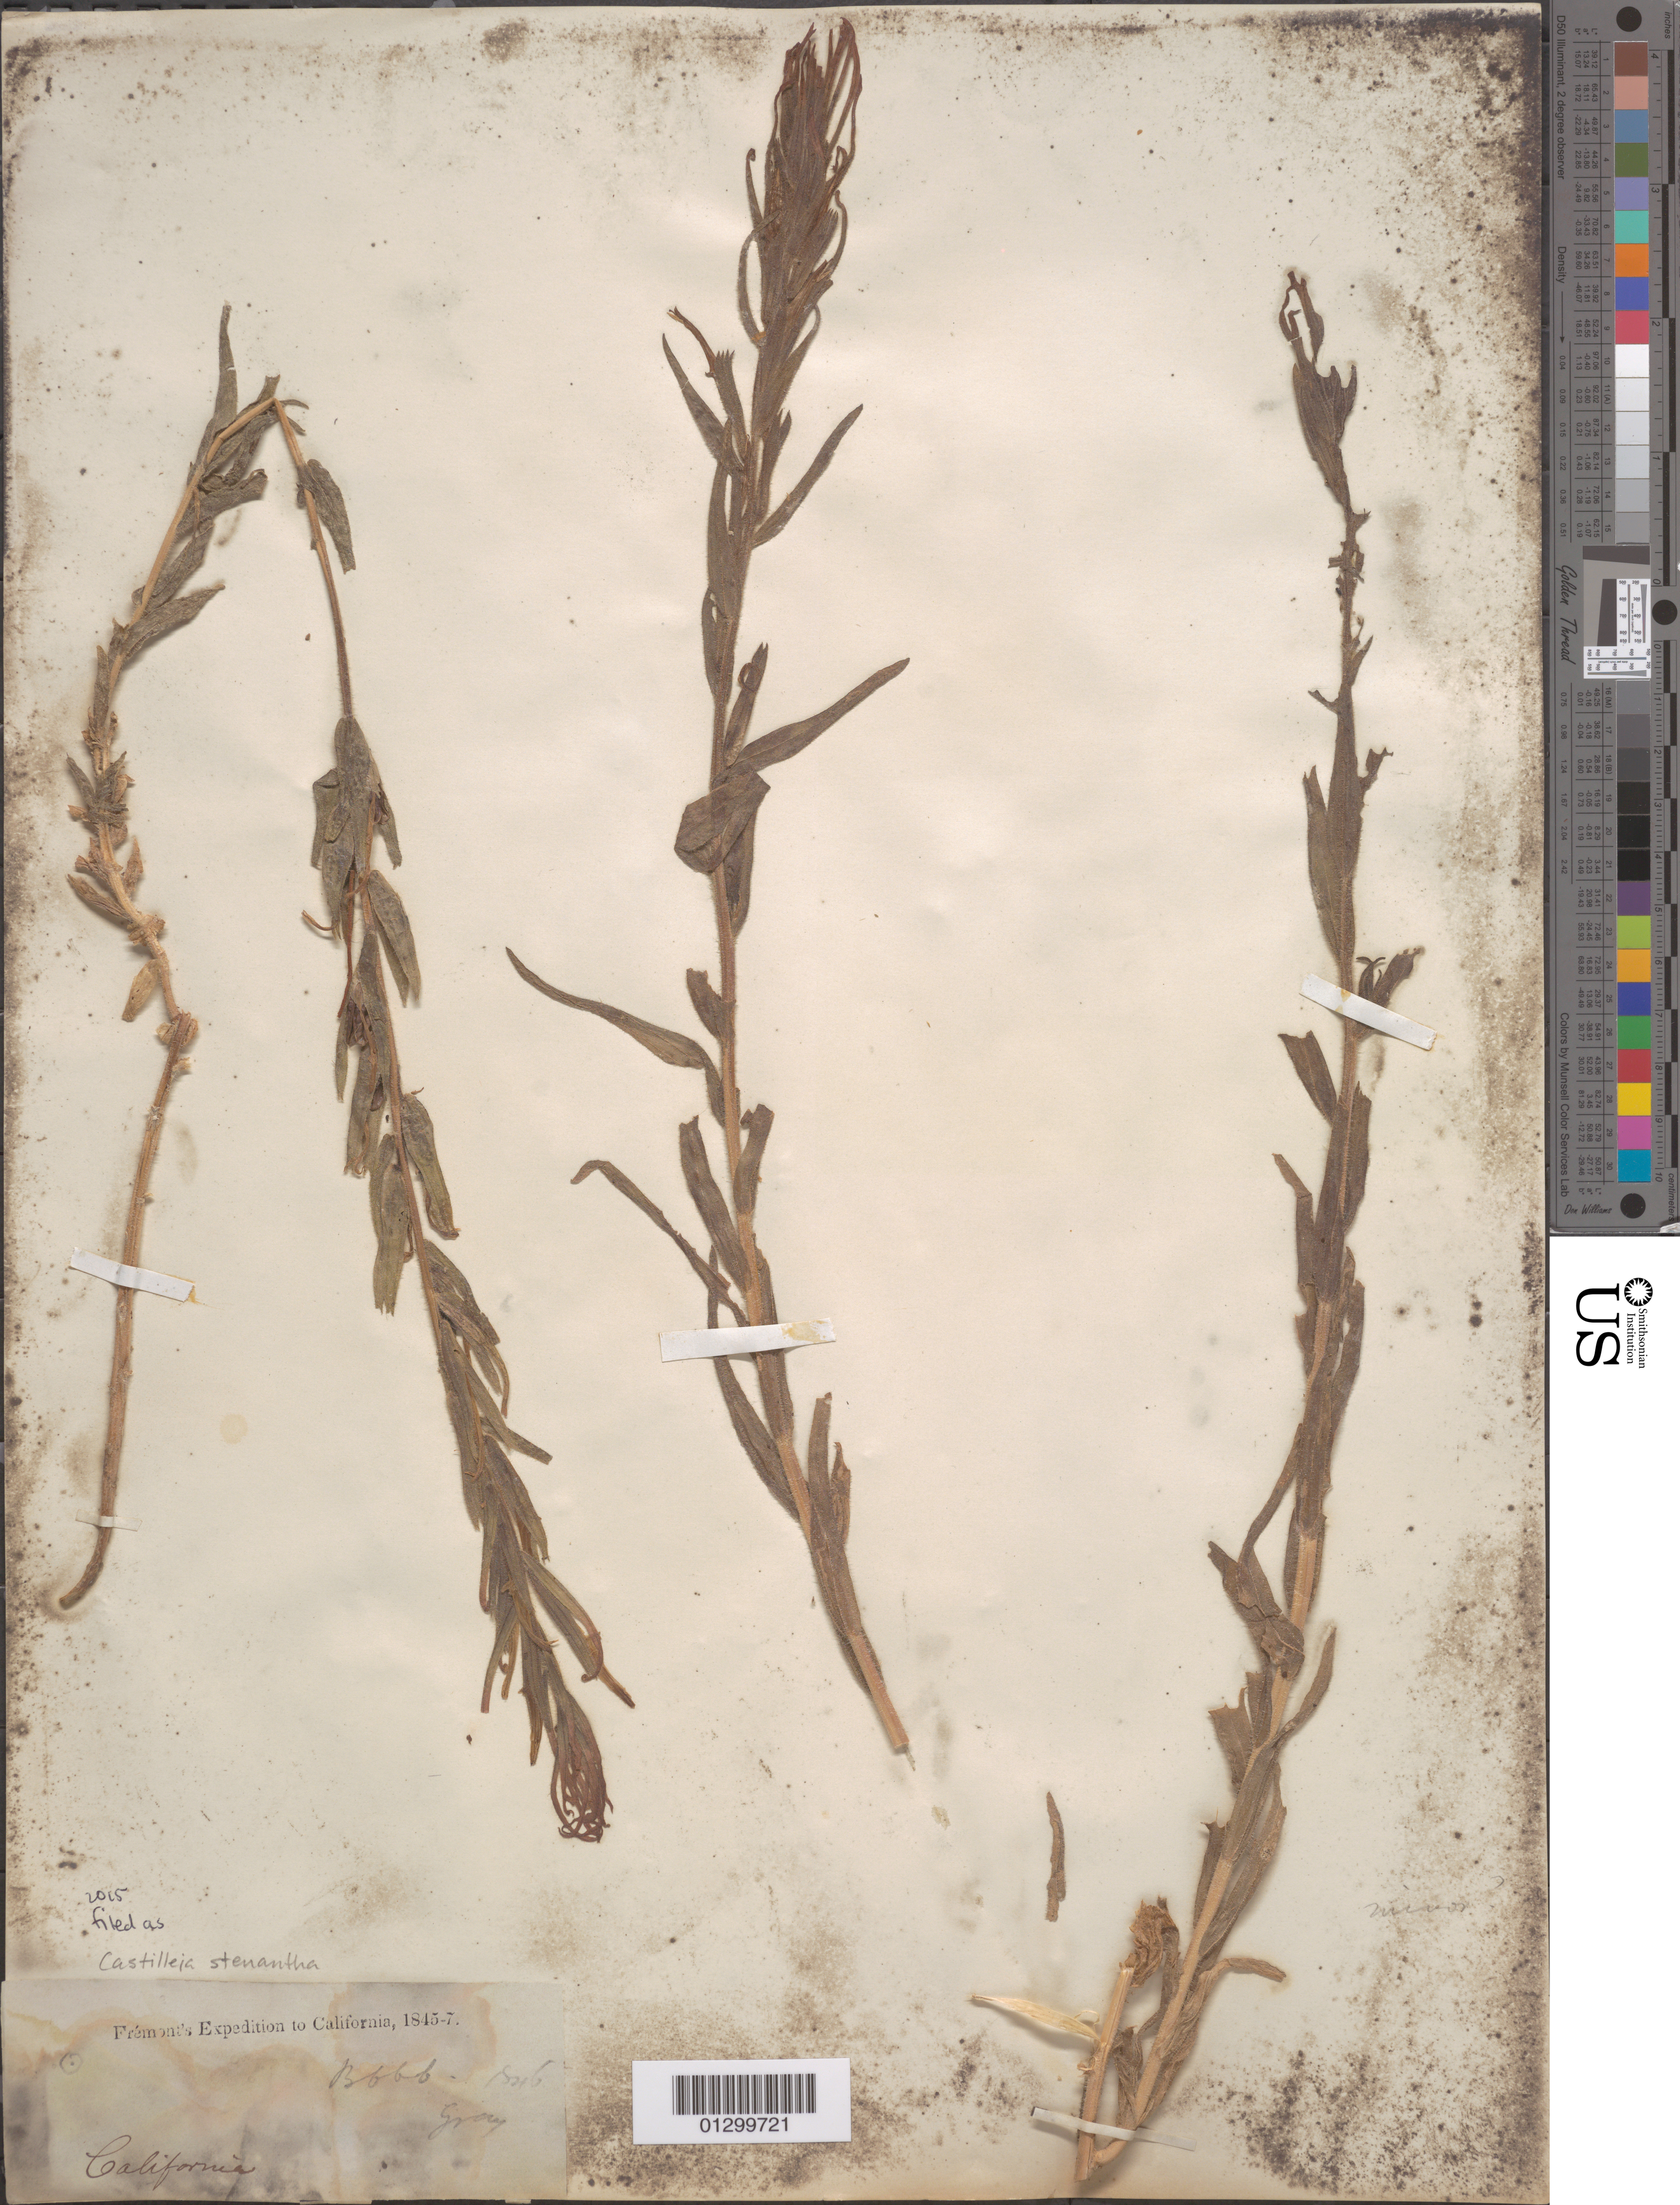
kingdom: Plantae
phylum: Tracheophyta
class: Magnoliopsida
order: Lamiales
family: Orobanchaceae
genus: Castilleja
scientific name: Castilleja stenantha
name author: A. Gray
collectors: J. C. Frémont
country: United States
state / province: California